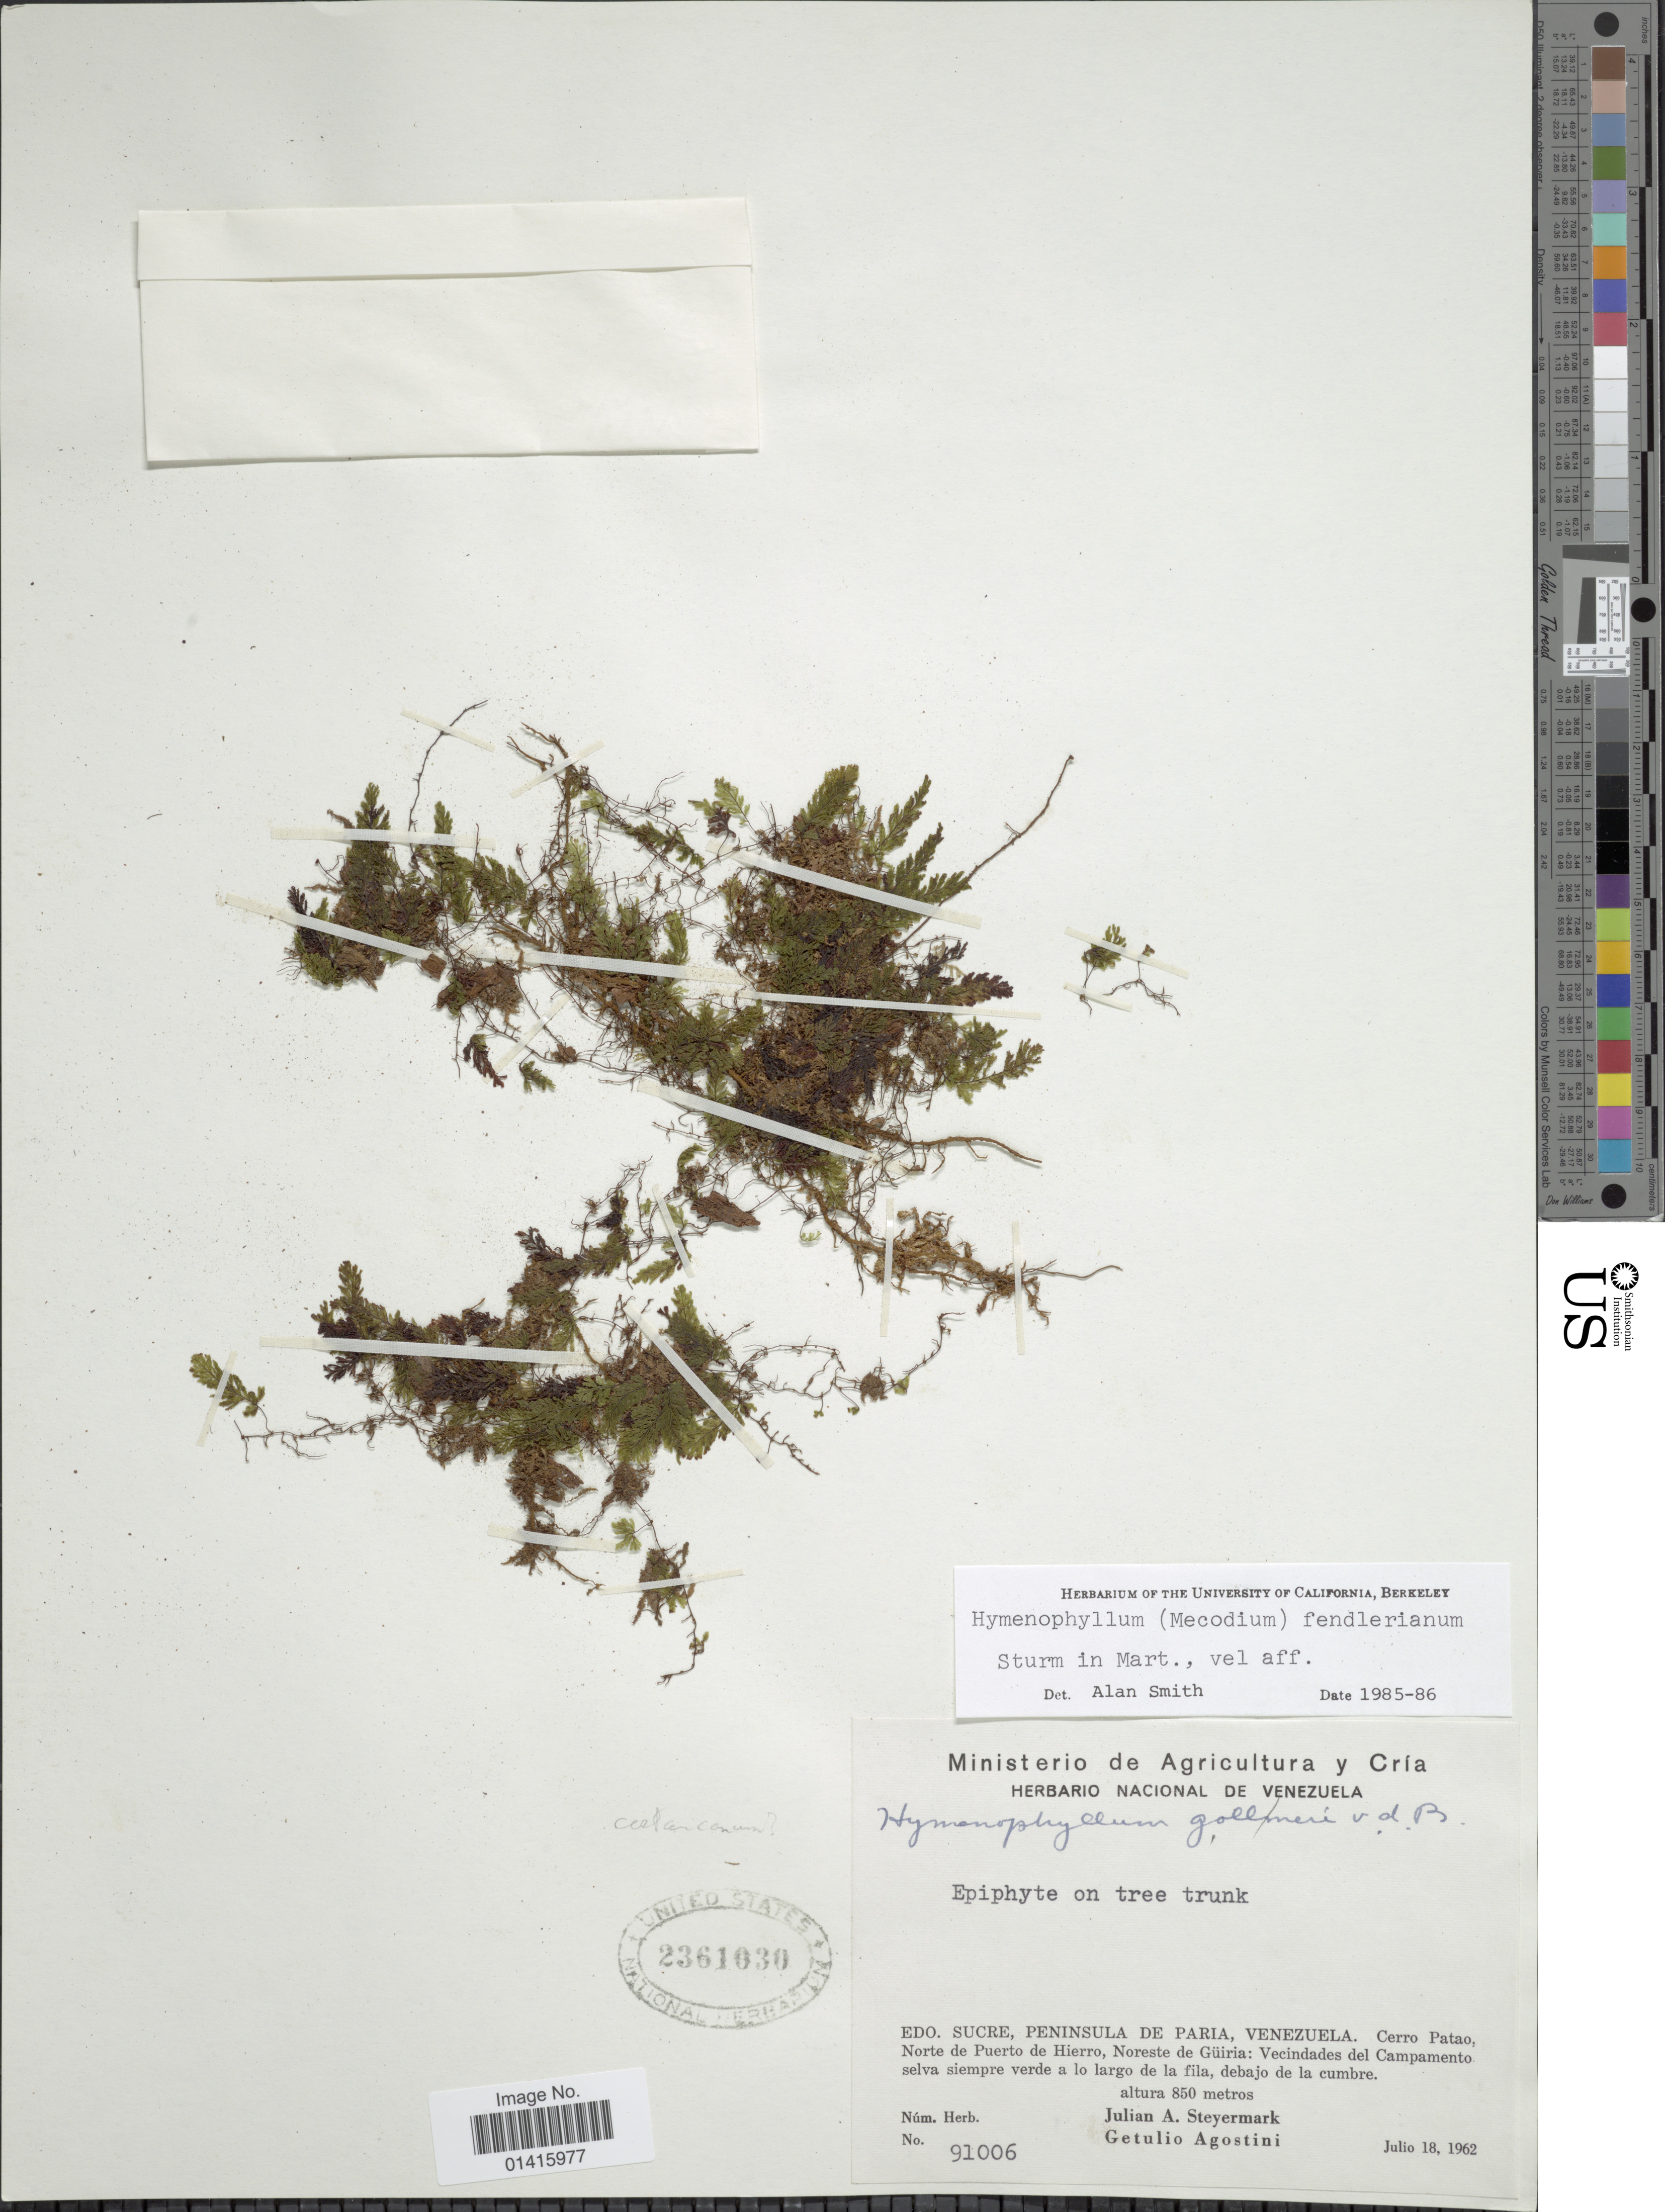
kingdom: Plantae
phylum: Tracheophyta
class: Polypodiopsida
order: Hymenophyllales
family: Hymenophyllaceae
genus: Hymenophyllum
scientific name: Hymenophyllum fendlerianum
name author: J.W. Sturm in Mart.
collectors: J. Steyermark & G. Agostini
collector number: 91006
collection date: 1962-07-18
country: Venezuela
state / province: Sucre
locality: Edo. Sucre, Peninsula de Paria, Venezuela, Cerro Patao, Norte de Puerto de Huerro, Noreste de Guiria: Vecindades del Campamento selva siempre verde a lo largo de la fila, debajo de la cumbre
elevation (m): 850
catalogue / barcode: US 2361030